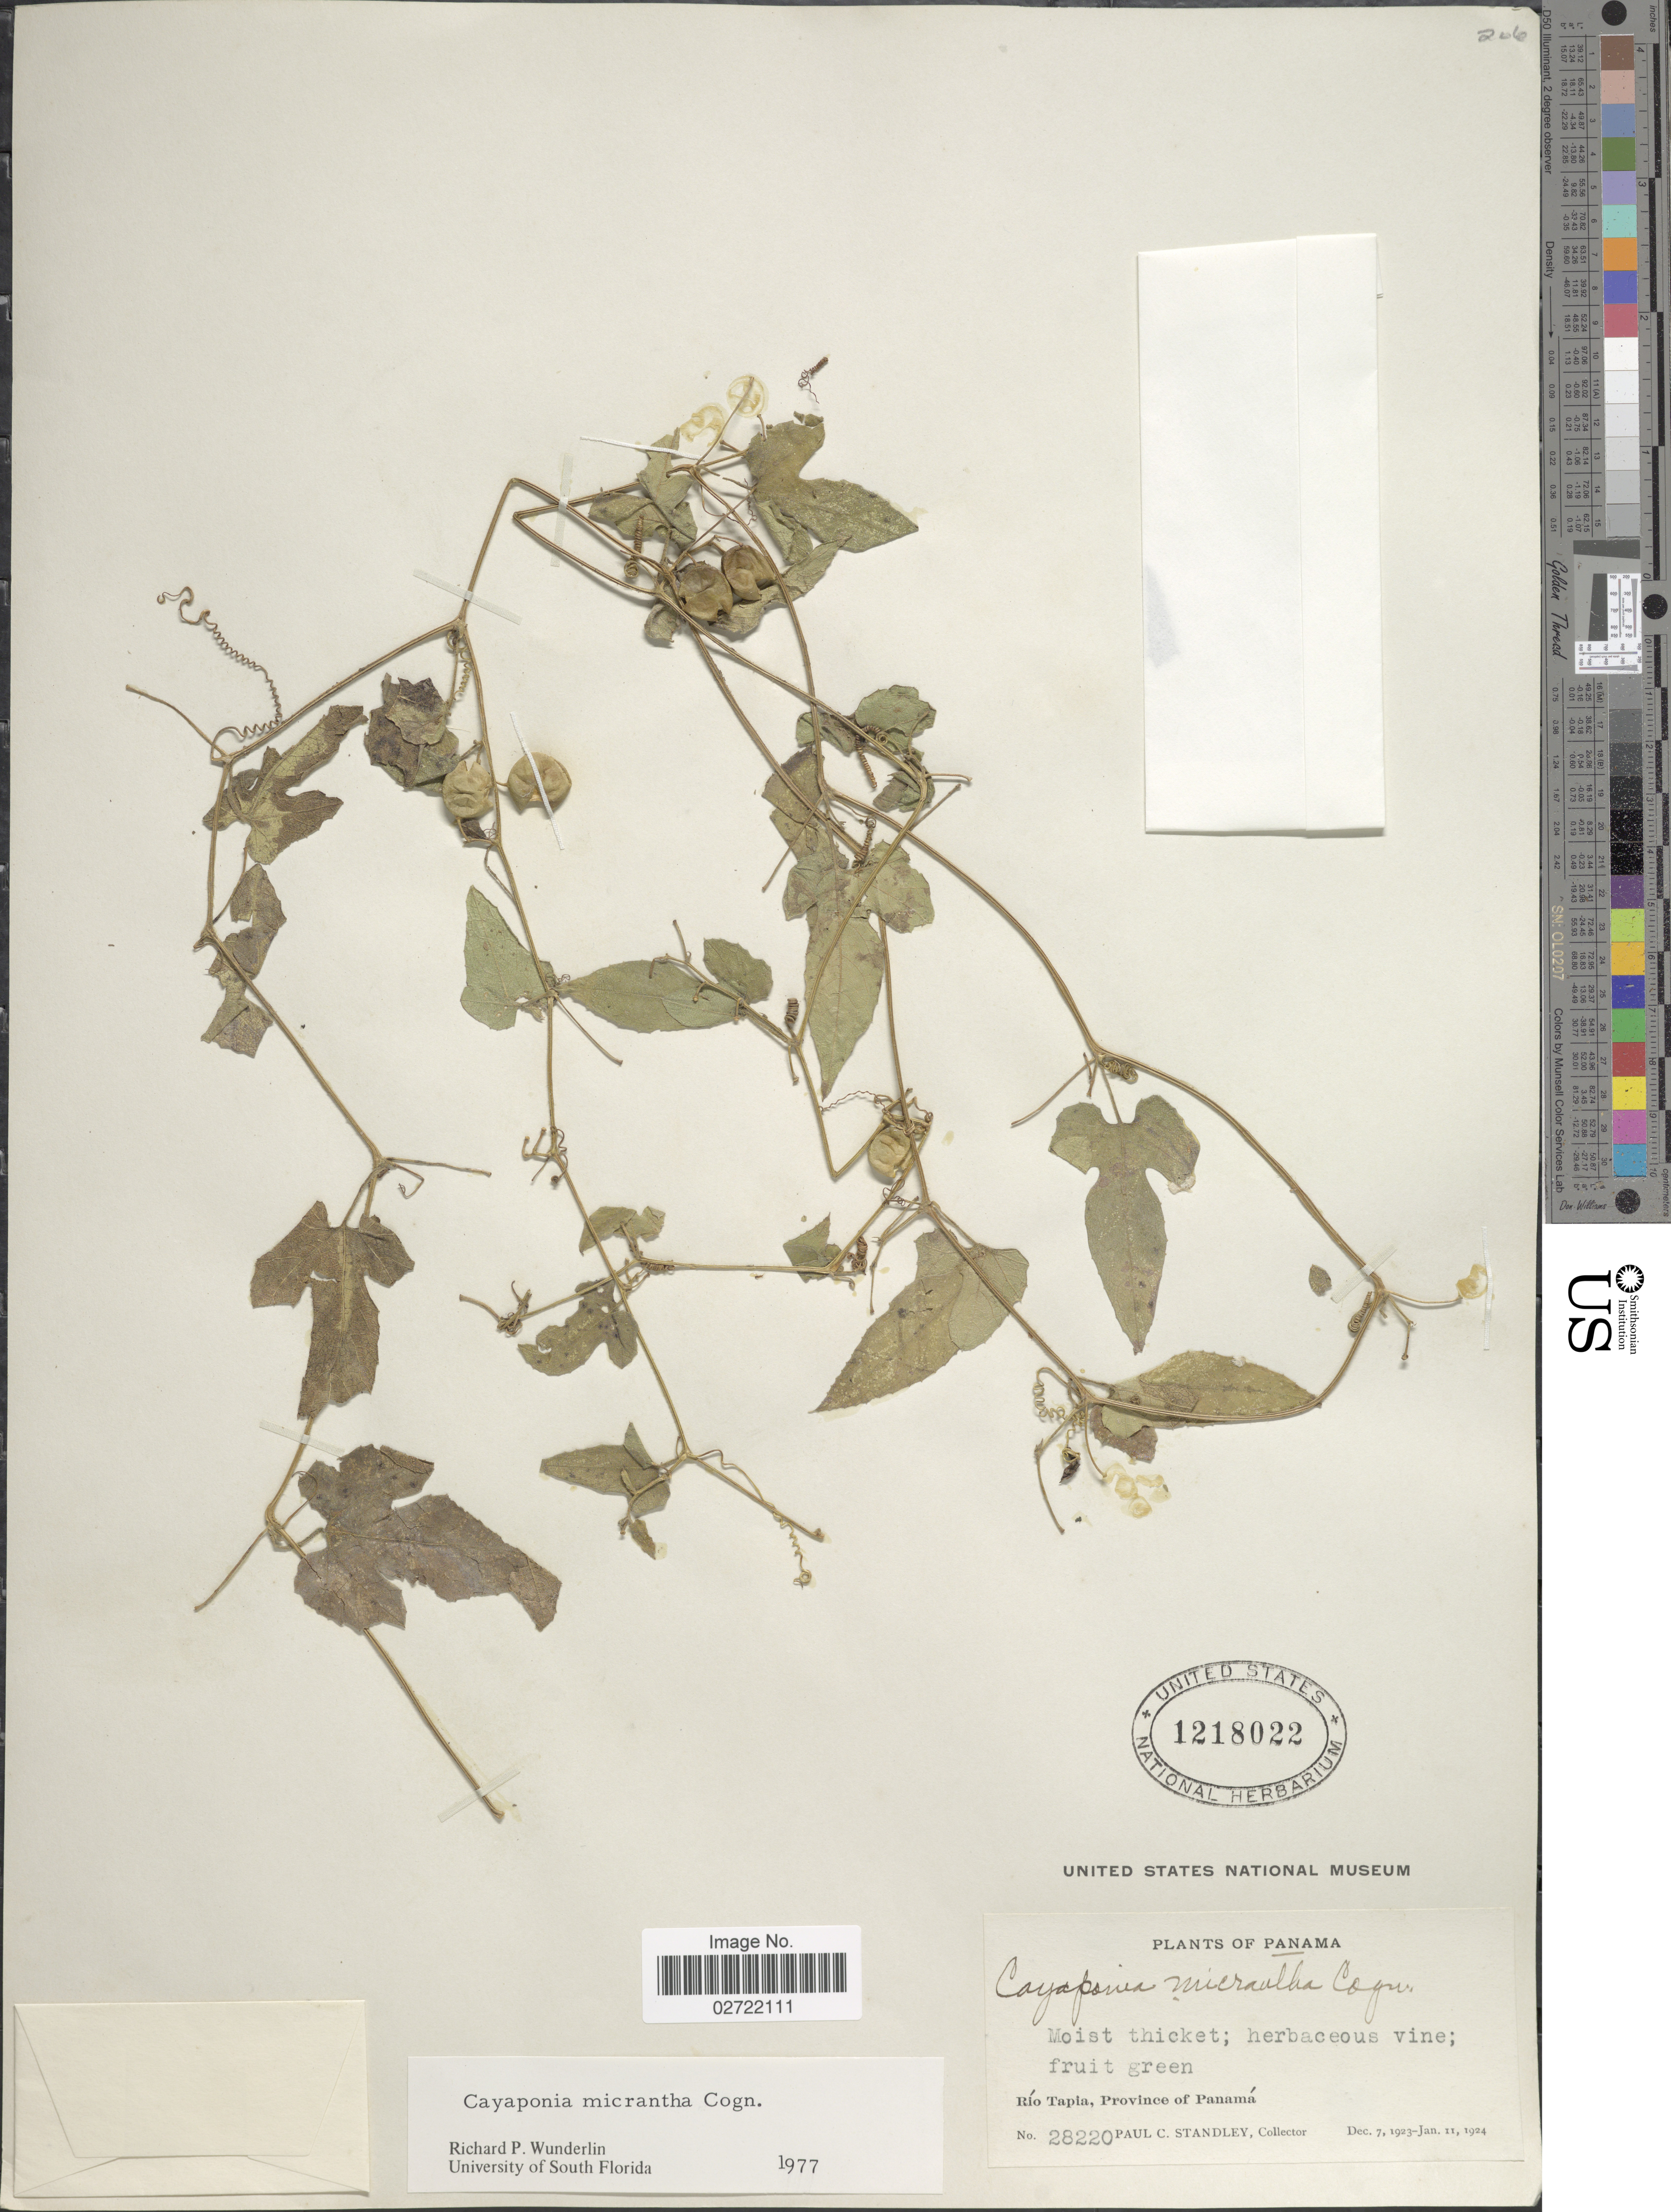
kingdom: Plantae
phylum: Tracheophyta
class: Magnoliopsida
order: Cucurbitales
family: Cucurbitaceae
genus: Cayaponia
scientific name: Cayaponia micrantha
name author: Cogn.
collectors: P. C. Standley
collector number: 28220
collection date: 1923-12-07/1924-02-11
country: Panama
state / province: Panamá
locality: Río Tapia.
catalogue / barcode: US 1218022